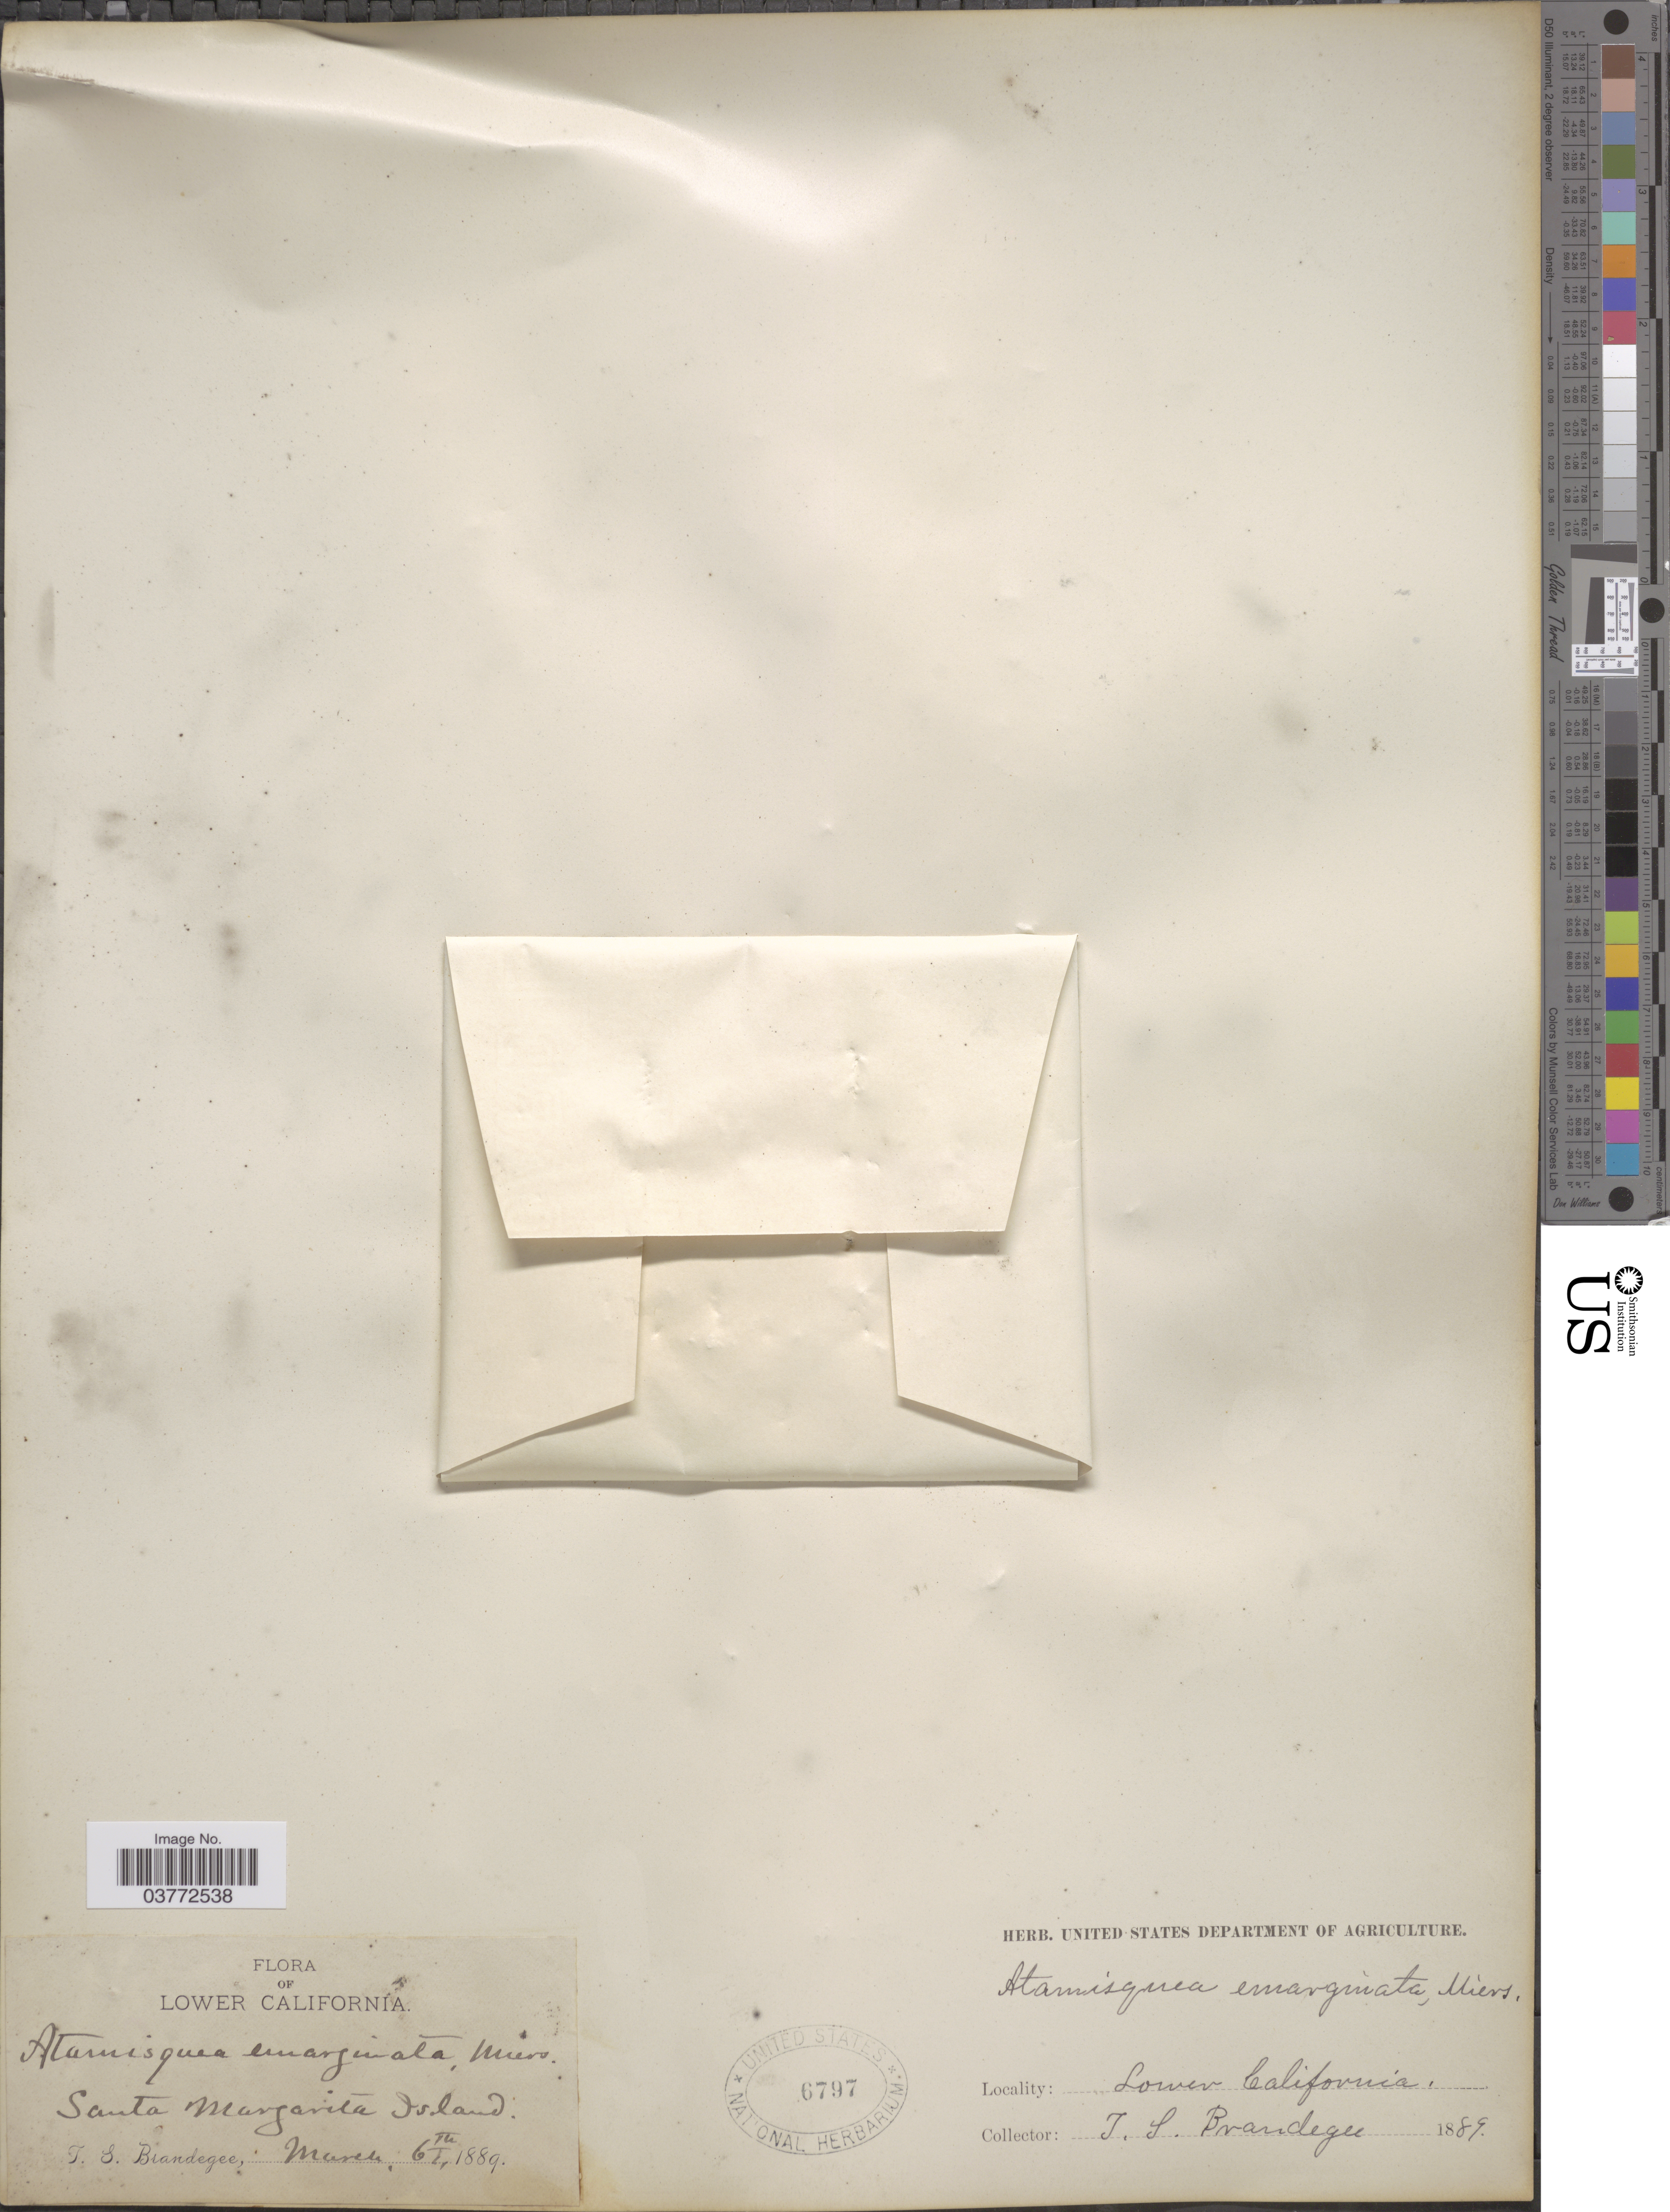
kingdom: Plantae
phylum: Tracheophyta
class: Magnoliopsida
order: Brassicales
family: Capparaceae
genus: Atamisquea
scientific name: Atamisquea emarginata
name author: Miers ex Hook. & Arn.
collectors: T. S. Brandegee (herbarium)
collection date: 1889-03-06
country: Mexico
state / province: Baja California Sur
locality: Santa Margarita Island. Lower California.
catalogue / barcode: US 6797